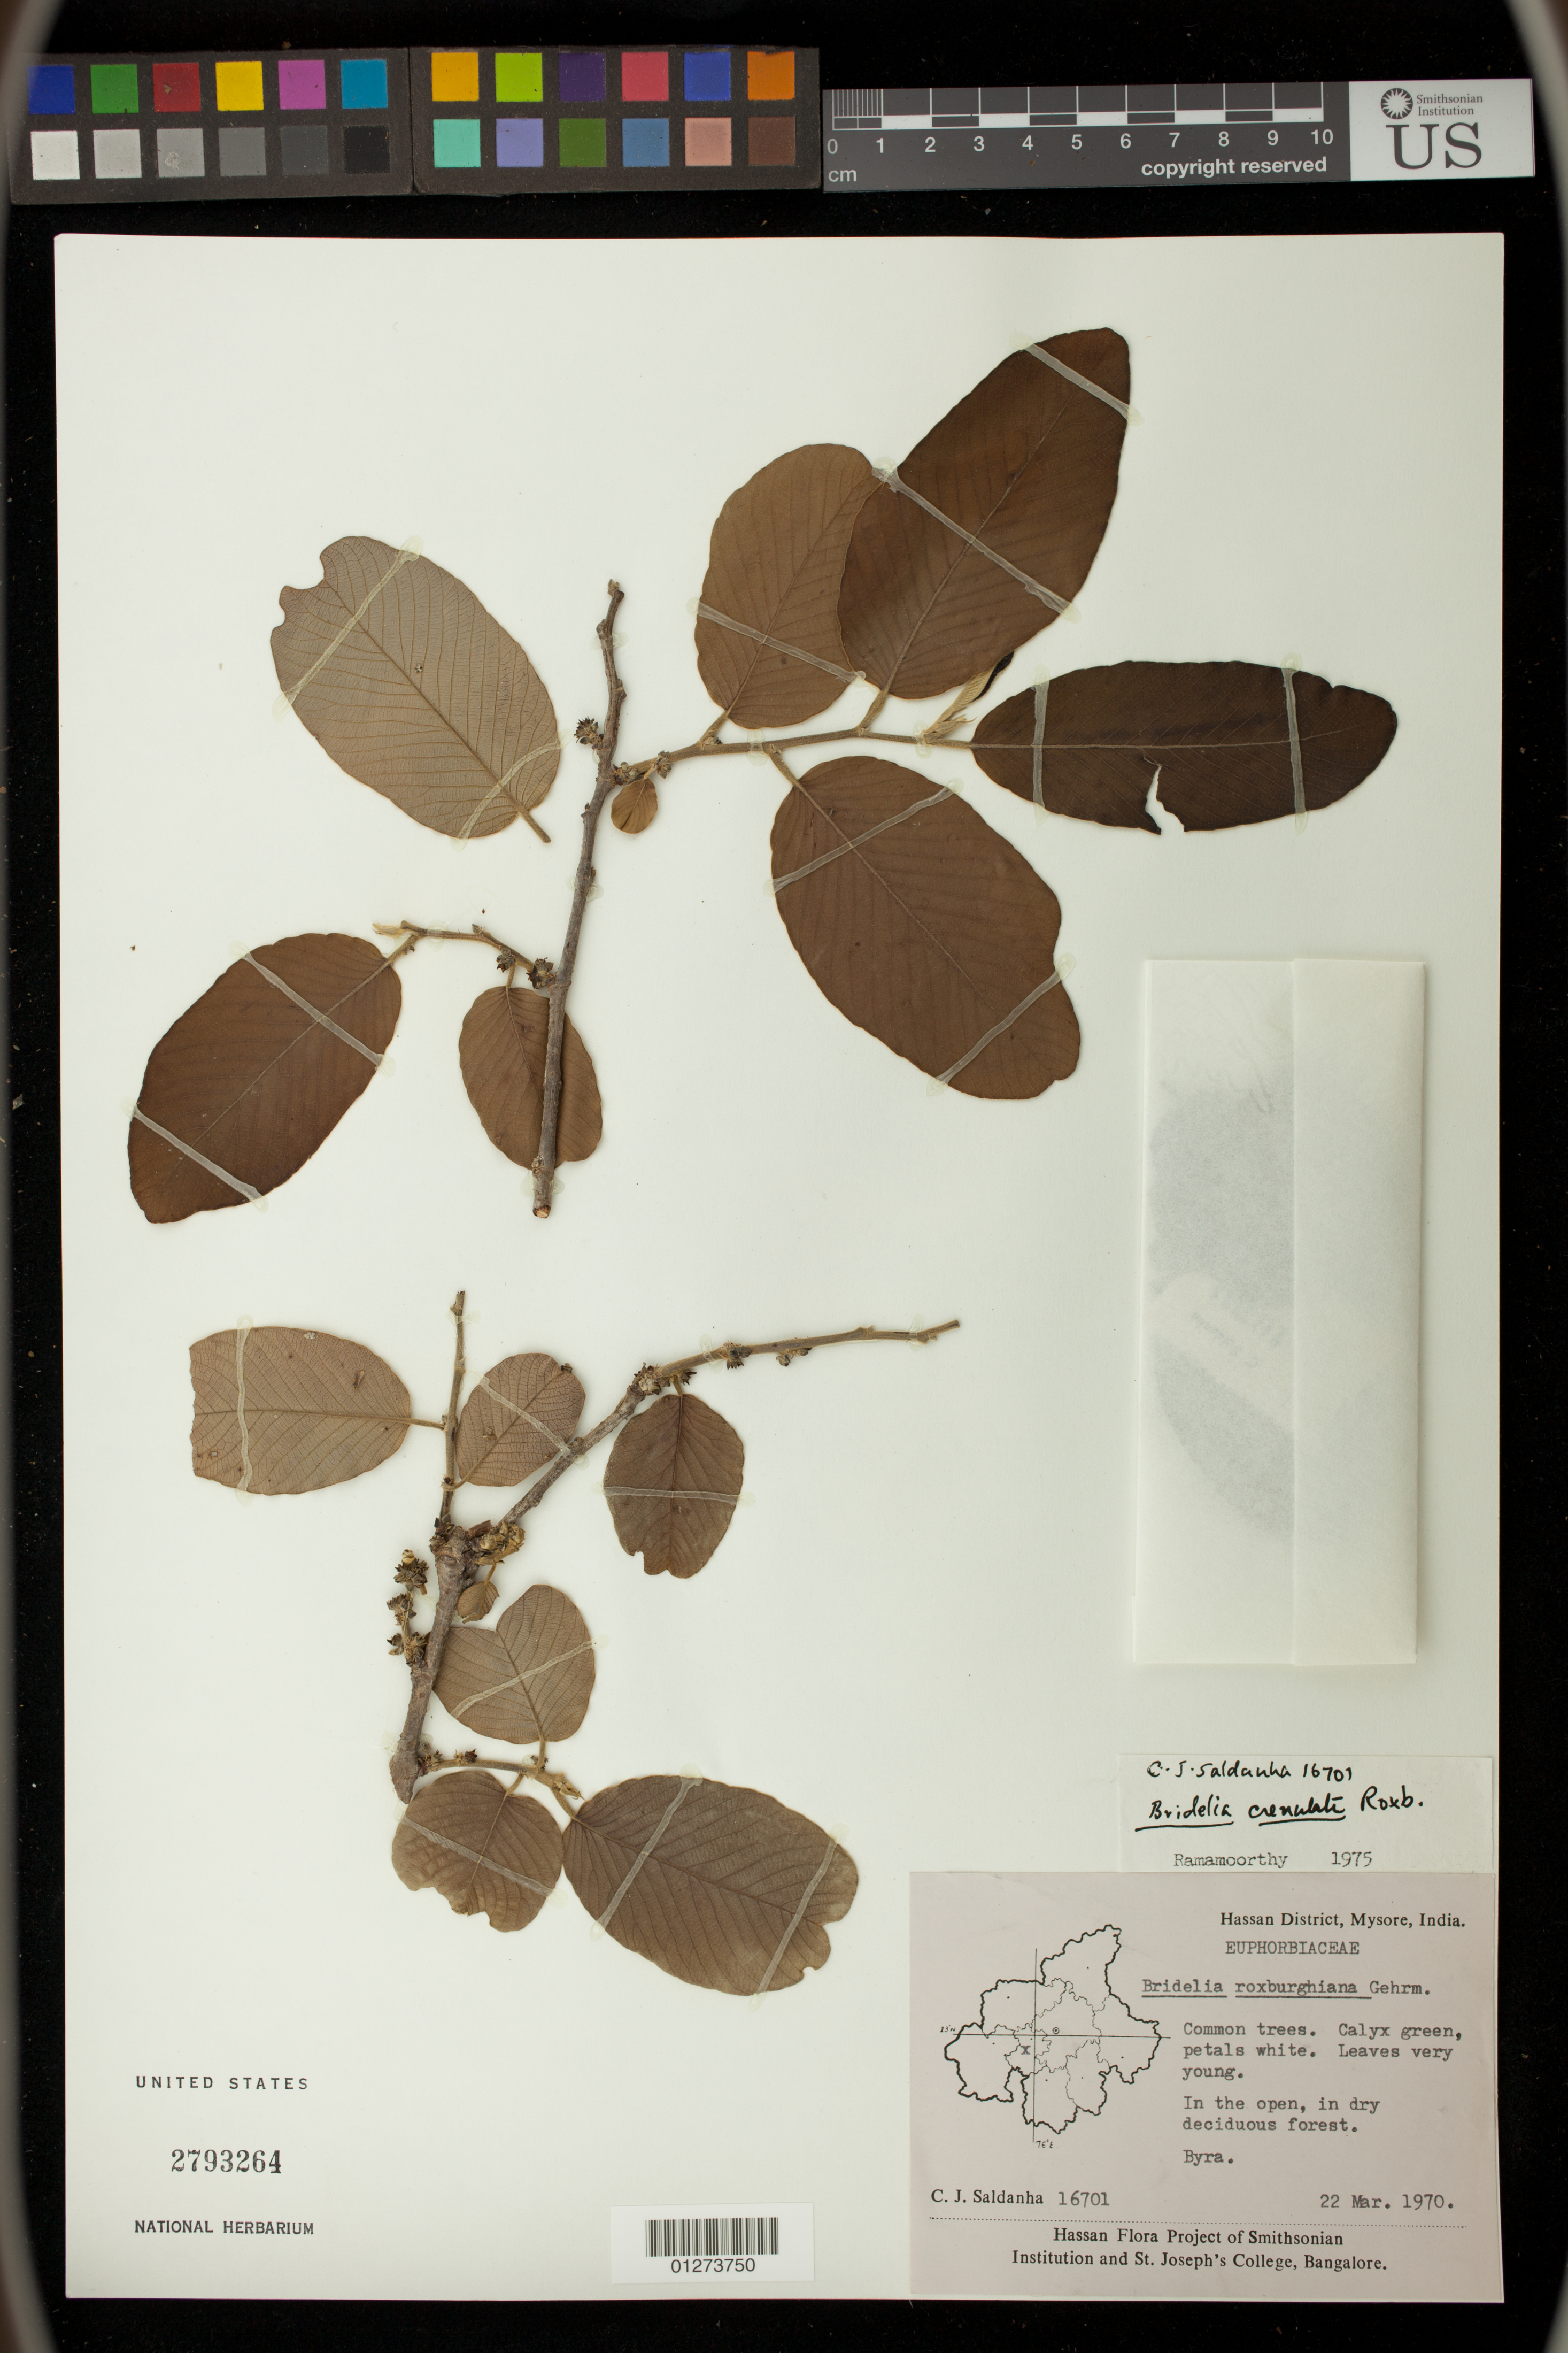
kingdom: Plantae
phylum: Tracheophyta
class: Magnoliopsida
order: Malpighiales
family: Phyllanthaceae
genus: Bridelia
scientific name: Bridelia retusa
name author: (L.) A. Juss.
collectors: C. J. Saldanha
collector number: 16701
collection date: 1970-03-22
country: India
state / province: Karnataka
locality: Byra, Hassan District, Mysore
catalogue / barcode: US 2793264